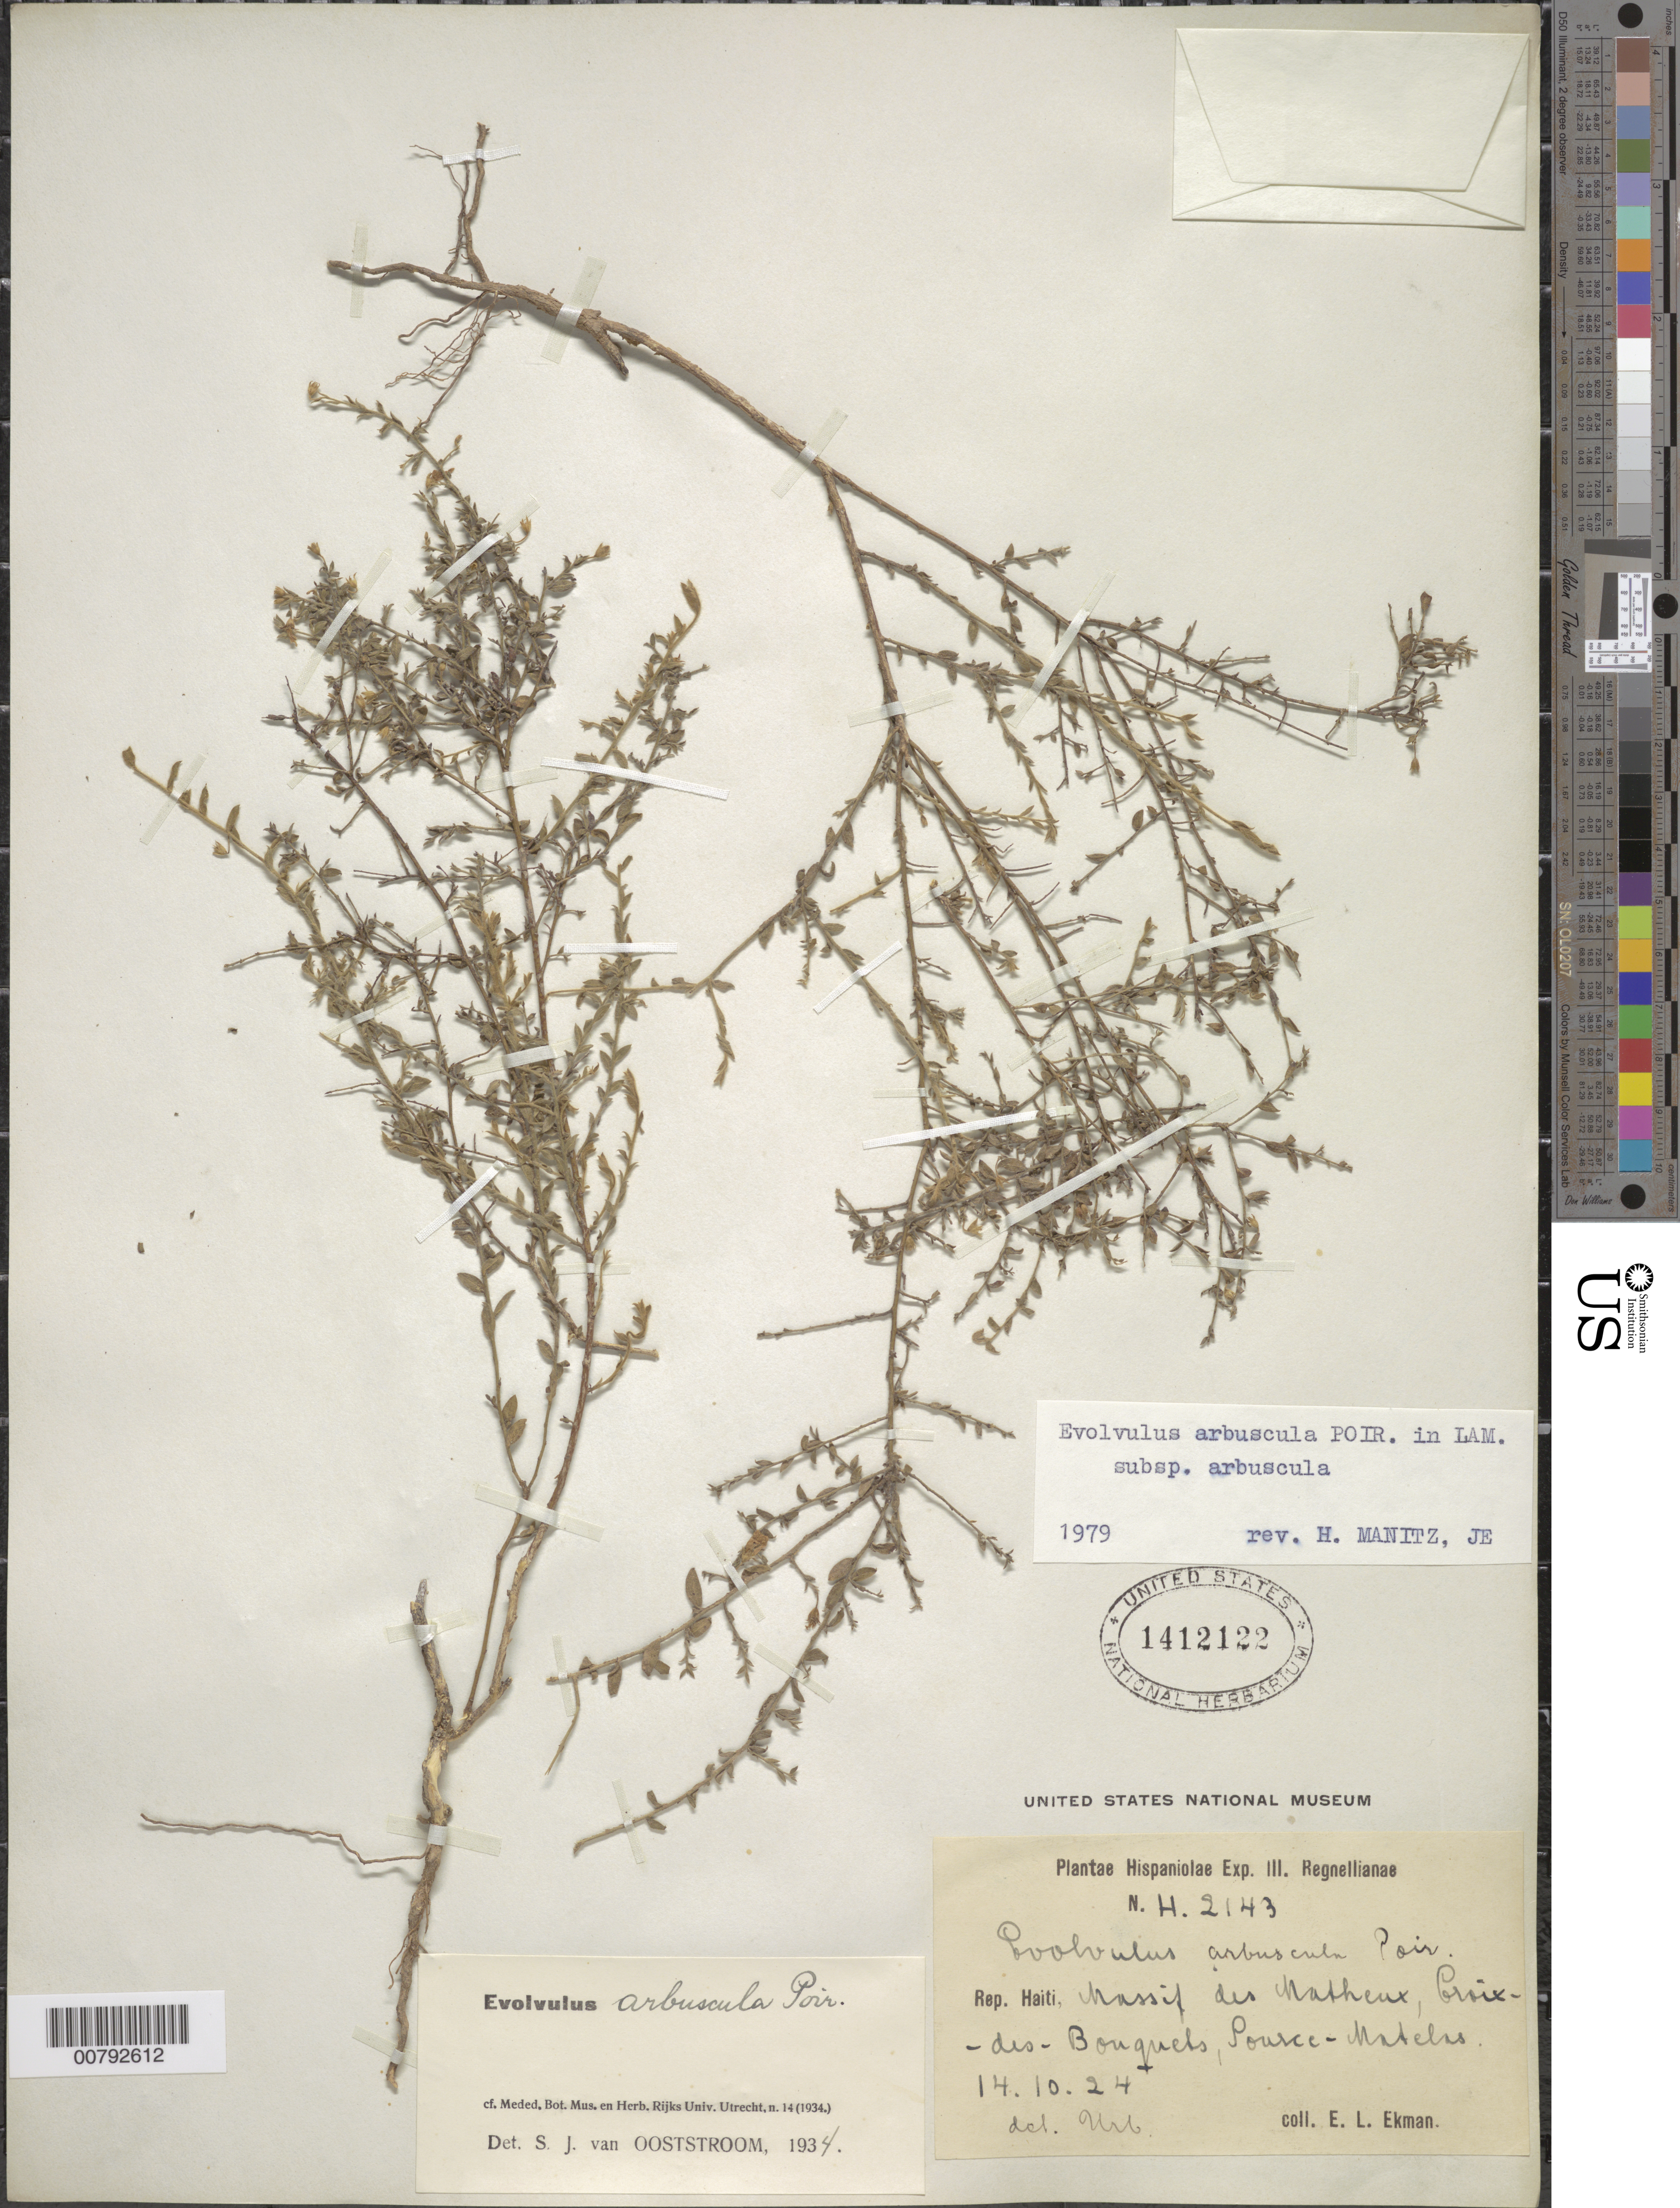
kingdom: Plantae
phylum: Tracheophyta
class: Magnoliopsida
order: Solanales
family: Convolvulaceae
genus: Evolvulus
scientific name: Evolvulus arbuscula subsp. arbuscula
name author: Poir.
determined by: Manitz, H.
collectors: E. L. Ekman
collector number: H 2143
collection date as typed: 14 Oct 1924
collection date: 1924-10-14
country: Haiti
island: Hispaniola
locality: Massif des Matheux, Croix-des-Bouquets, Source-Matelas.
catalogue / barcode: US 1412122